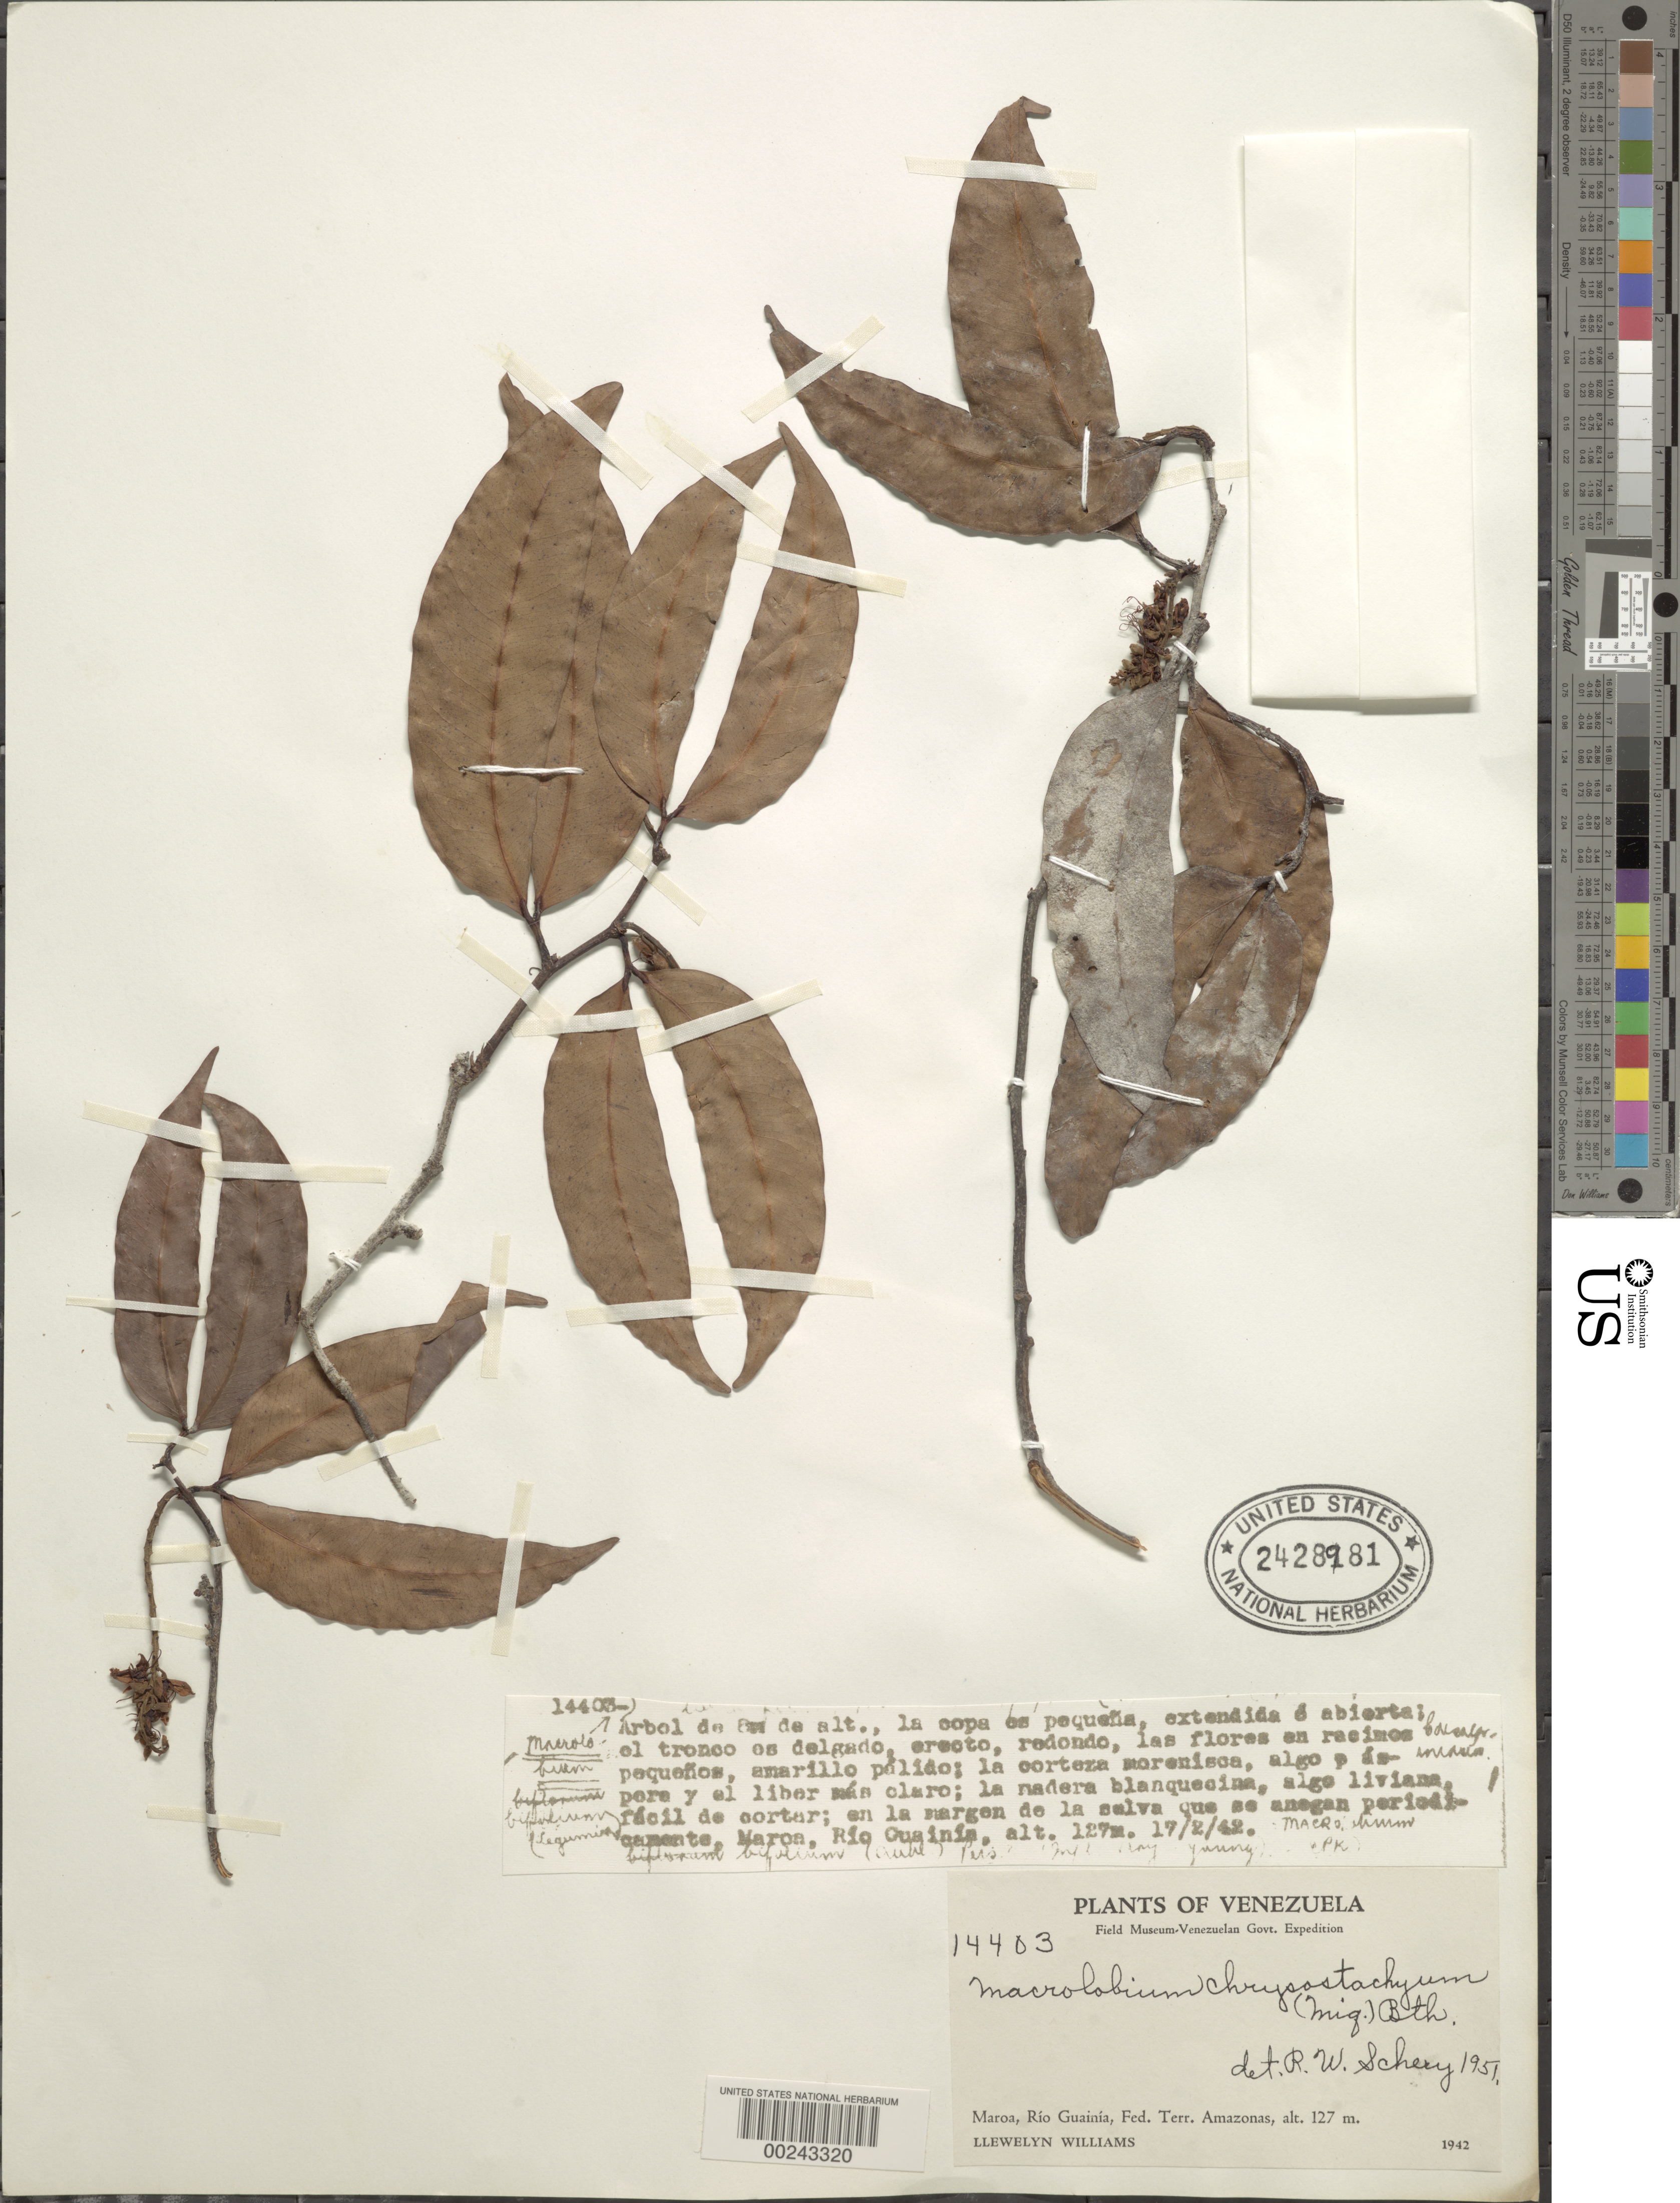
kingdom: Plantae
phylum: Tracheophyta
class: Magnoliopsida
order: Fabales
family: Fabaceae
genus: Macrolobium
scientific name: Macrolobium angustifolium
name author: (Benth.) R.S. Cowan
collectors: Ll. Williams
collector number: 14403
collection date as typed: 17 Feb 1942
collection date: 1942-02-17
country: Venezuela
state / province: Amazonas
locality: Moroa, rio guainia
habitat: Edge of the forest that floods periodically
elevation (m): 100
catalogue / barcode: US 2428981